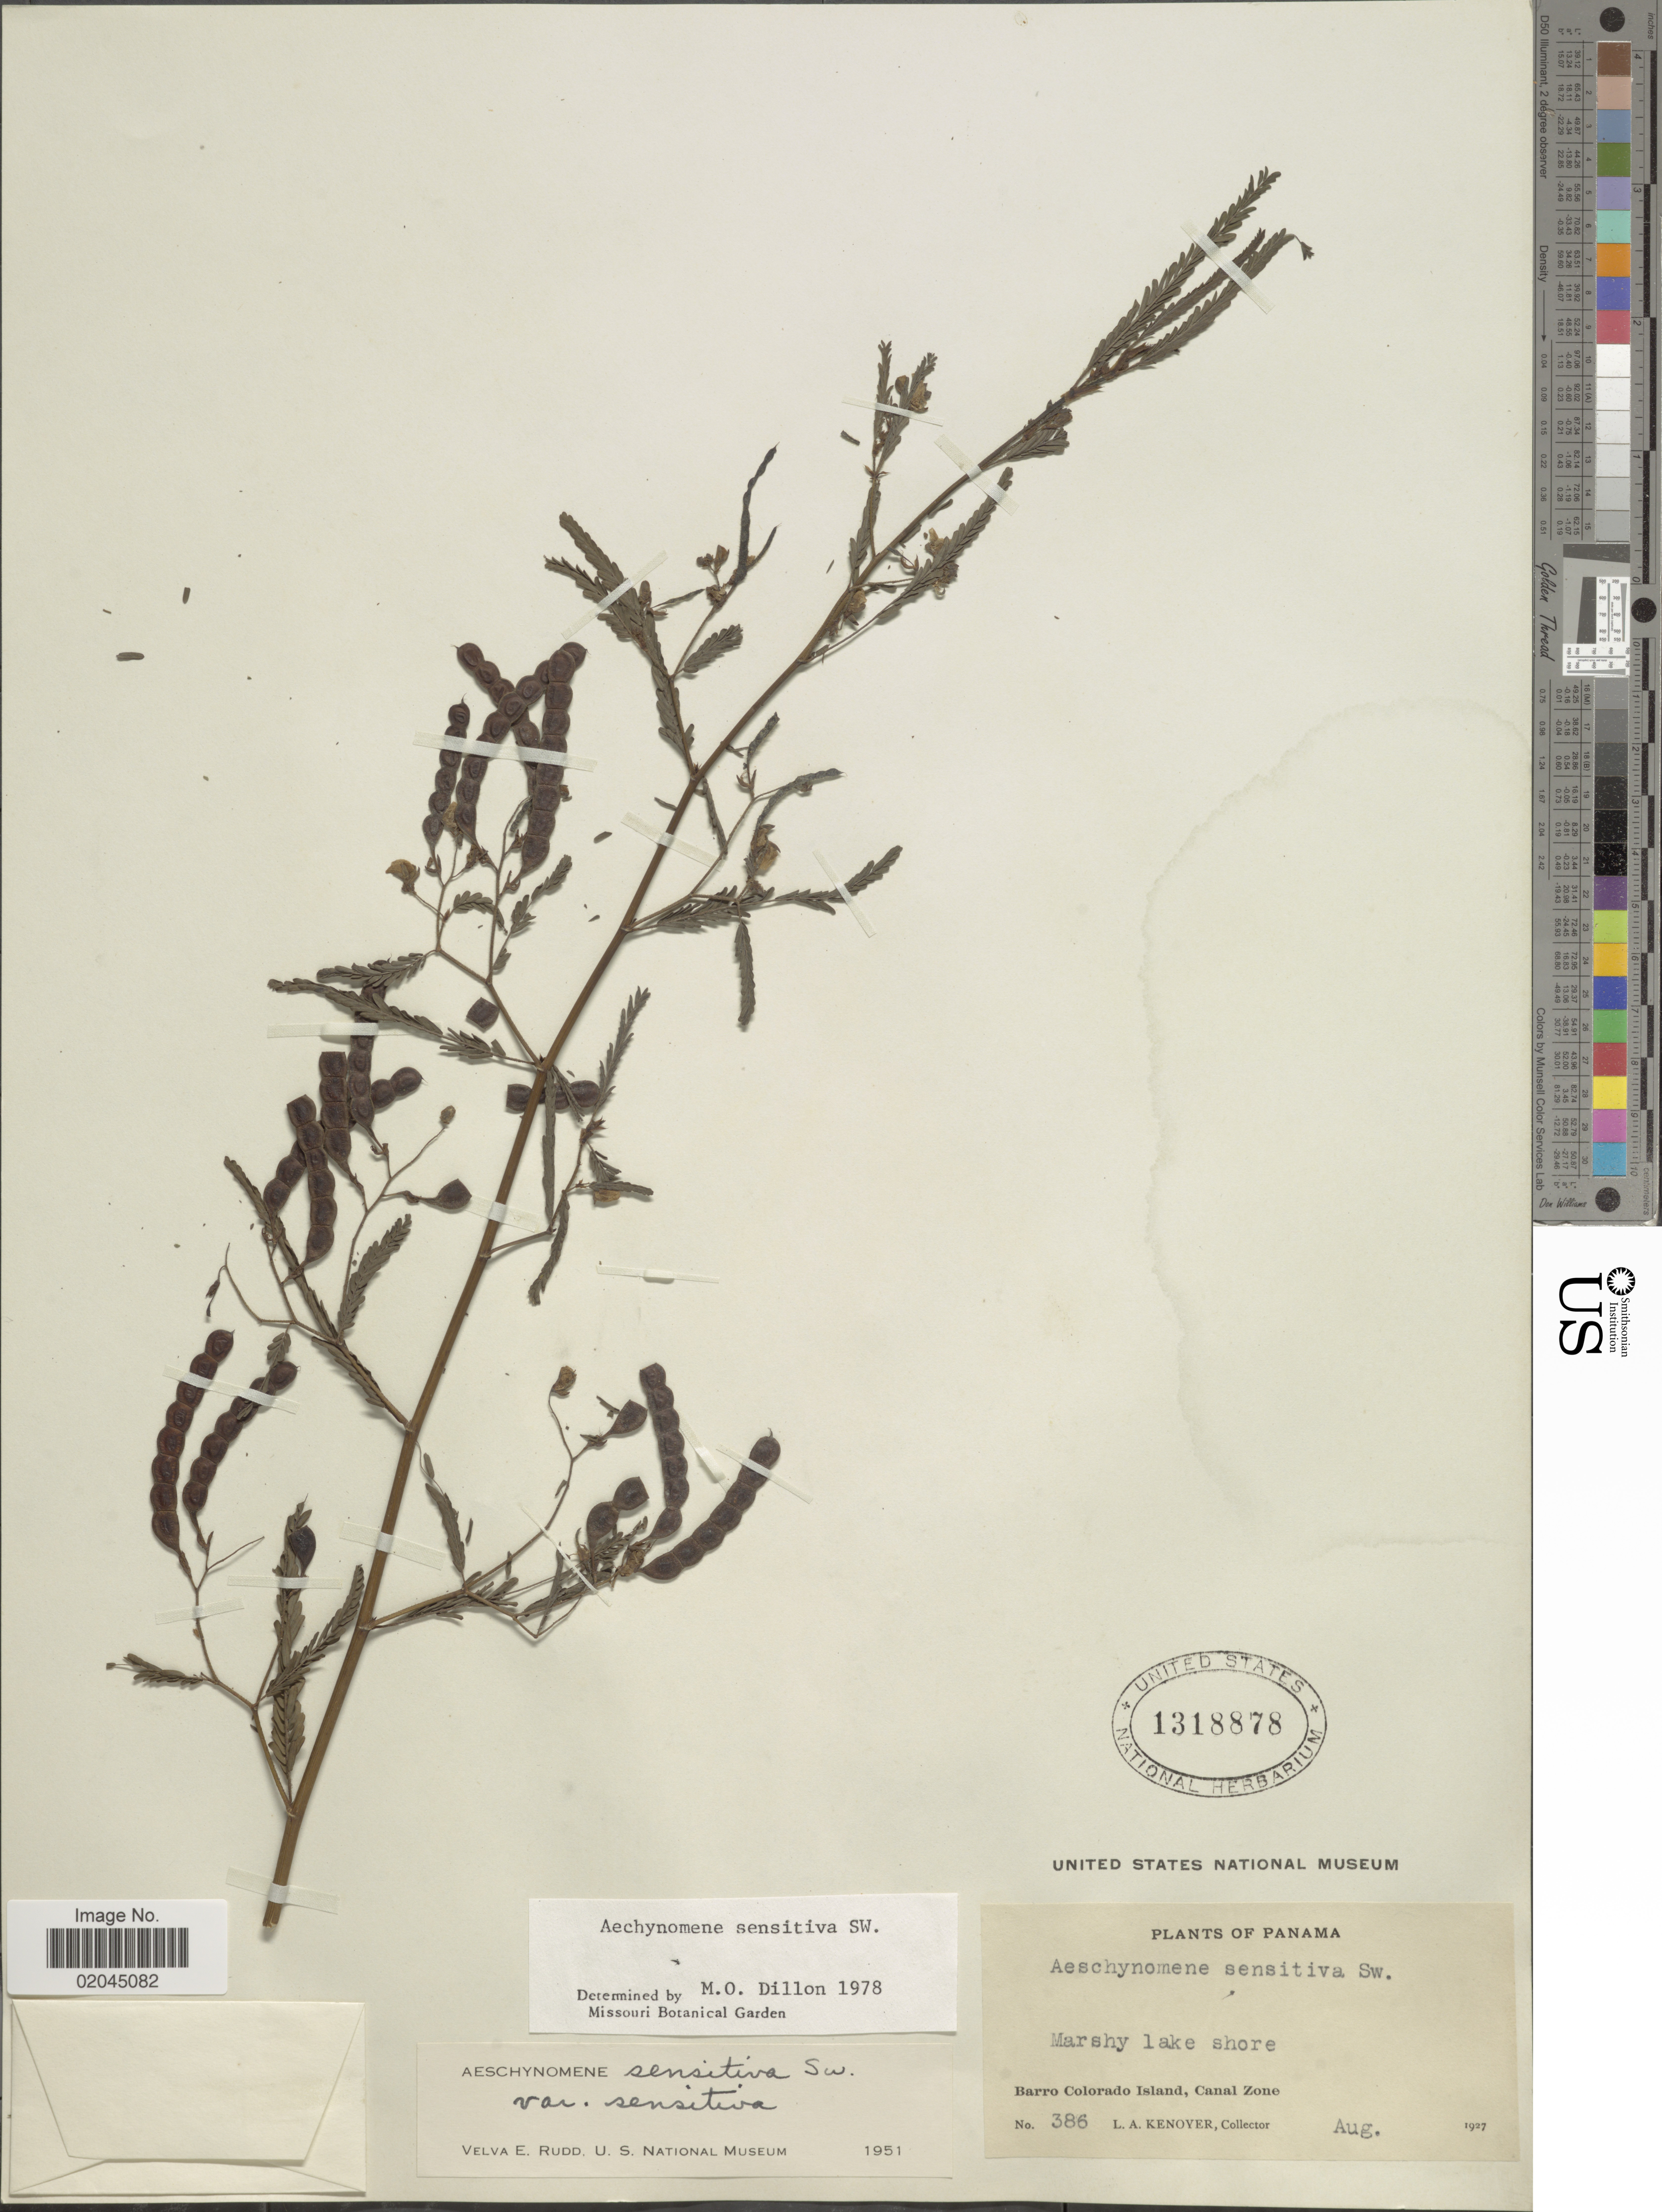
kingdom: Plantae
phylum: Tracheophyta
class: Magnoliopsida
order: Fabales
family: Fabaceae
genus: Aeschynomene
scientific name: Aeschynomene sensitiva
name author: Sw.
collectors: L. A. Kenoyer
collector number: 386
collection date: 1927-08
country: Panama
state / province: Panamá Oeste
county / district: Canal Zone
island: Barro Colorado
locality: Barro Colorado Island, Canal Zone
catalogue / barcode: US 1318878